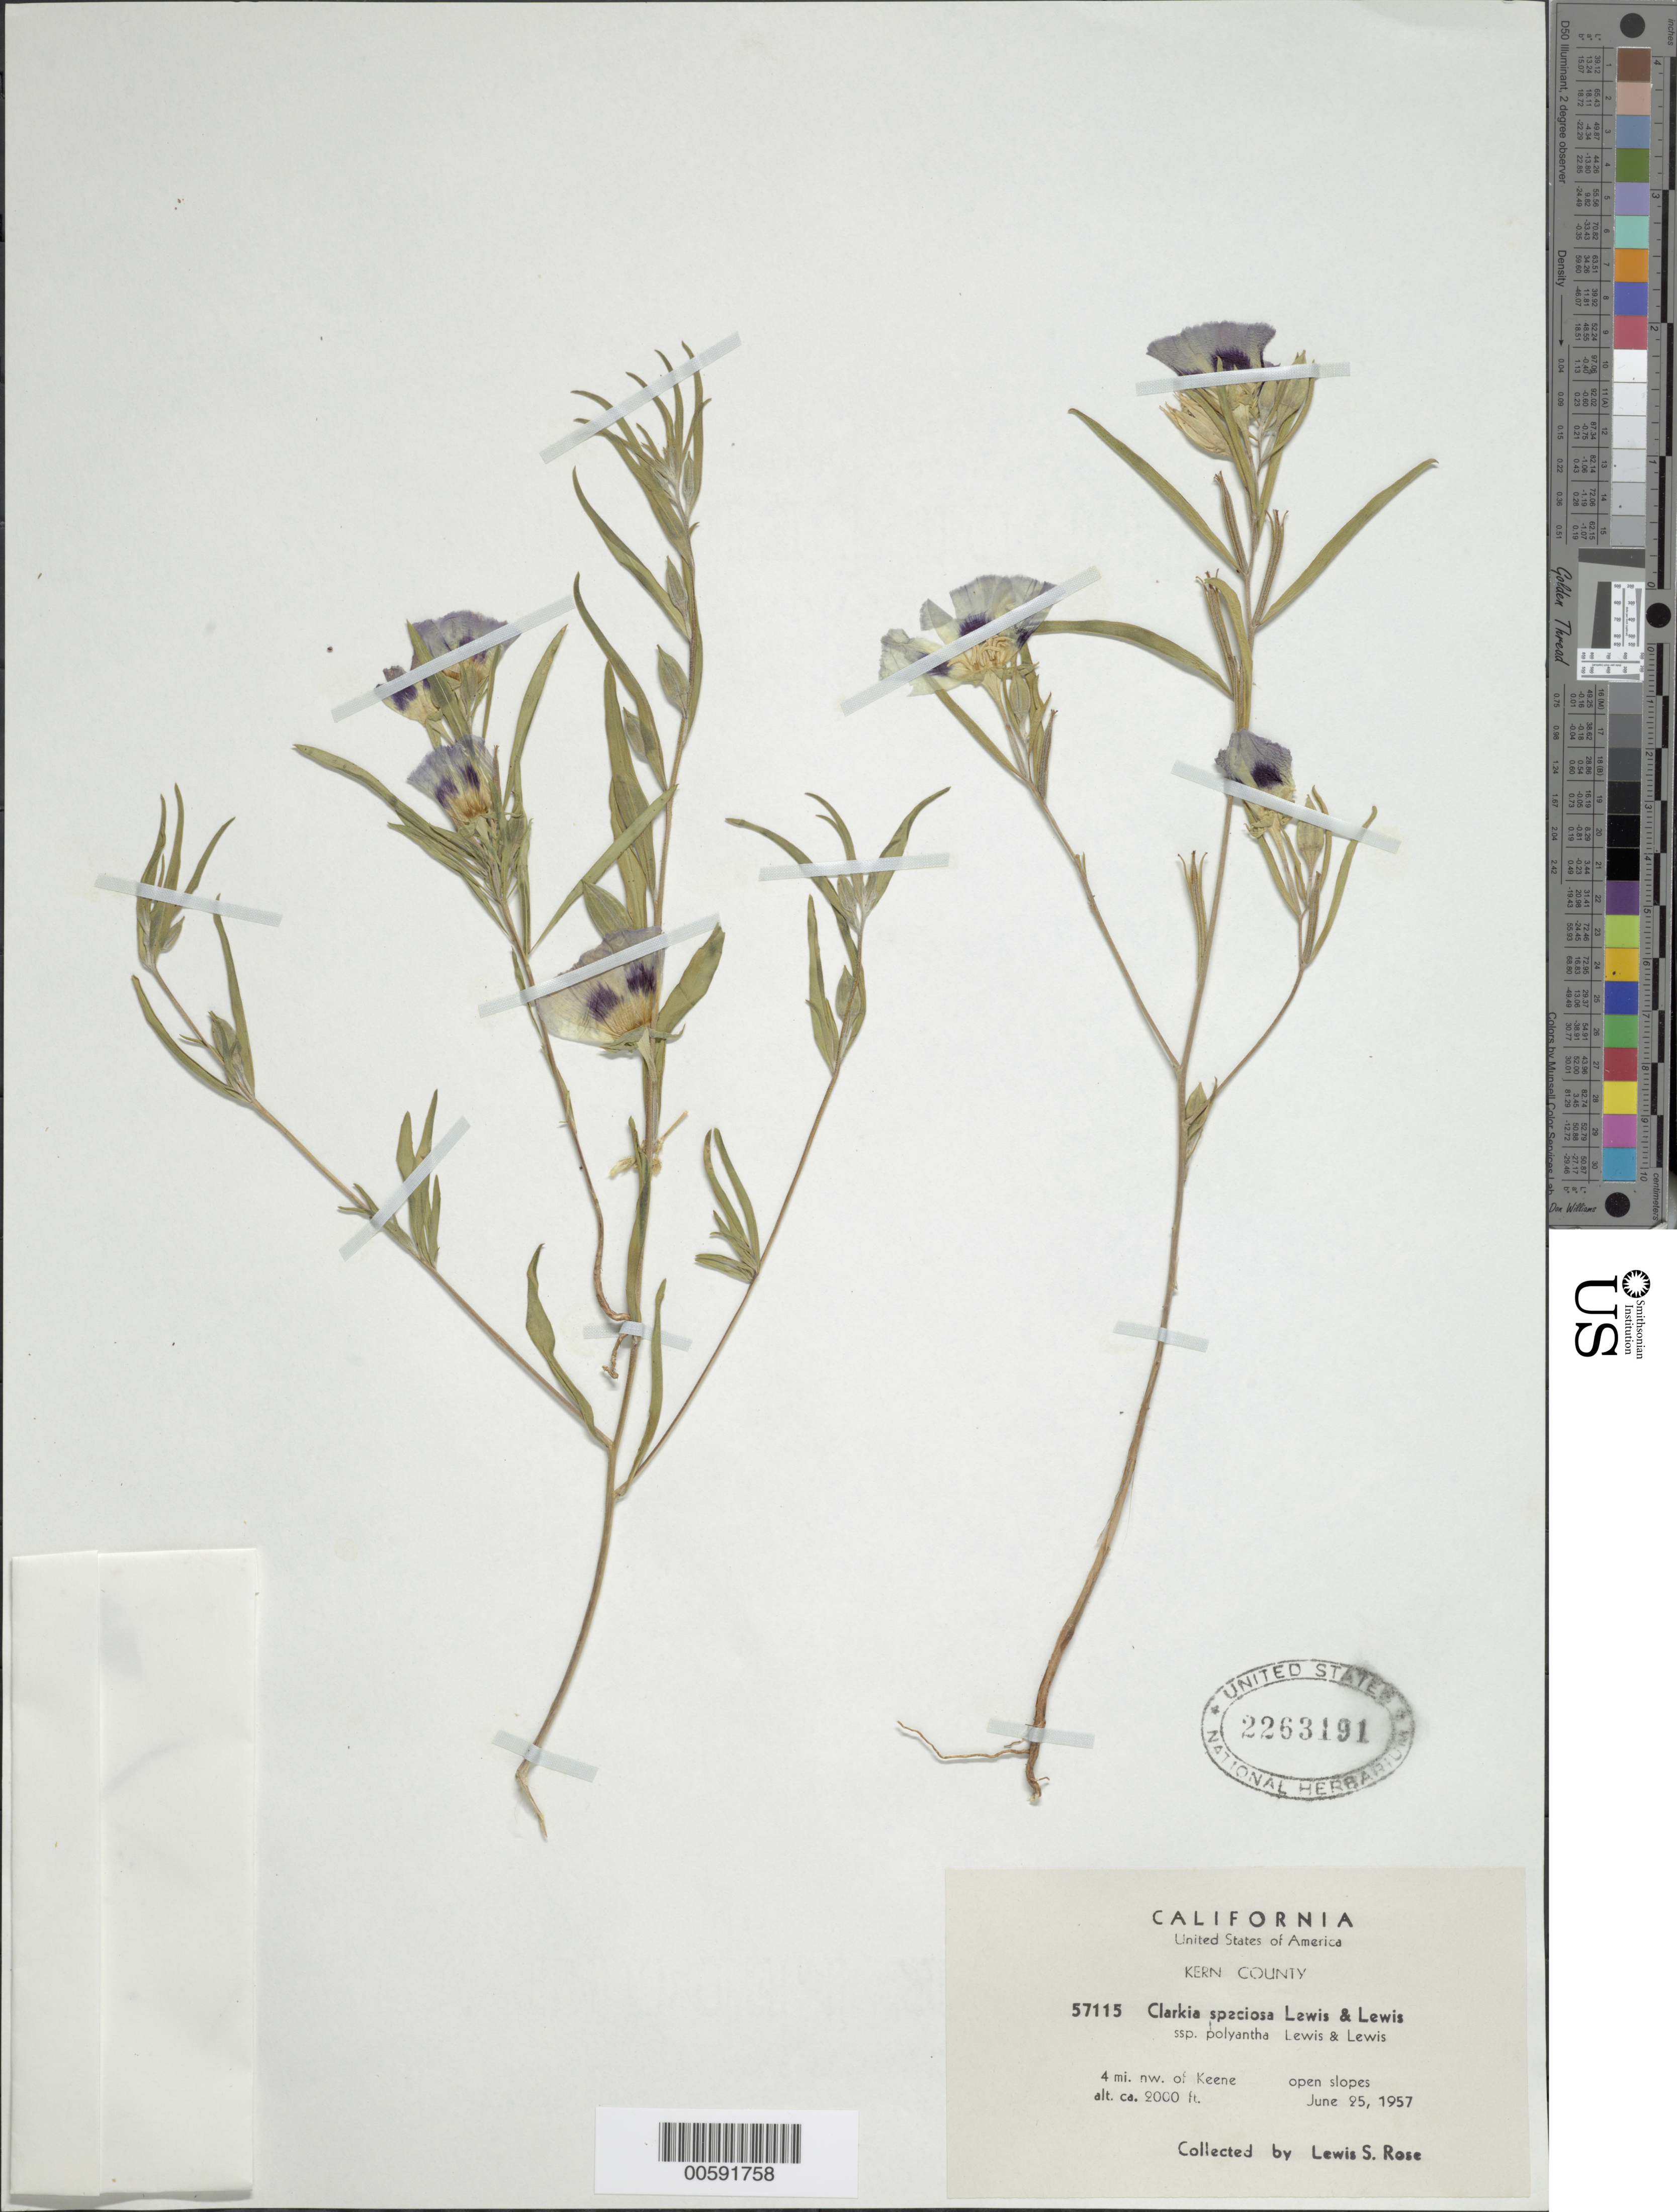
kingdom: Plantae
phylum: Tracheophyta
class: Magnoliopsida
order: Myrtales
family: Onagraceae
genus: Clarkia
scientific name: Clarkia speciosa subsp. immaculata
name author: F. H. Lewis & M.E. Lewis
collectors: L. S. Rose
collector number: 57115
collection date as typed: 25 Jun 1957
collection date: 1957-06-25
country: United States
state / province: California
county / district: Kern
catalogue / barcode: US 2263191